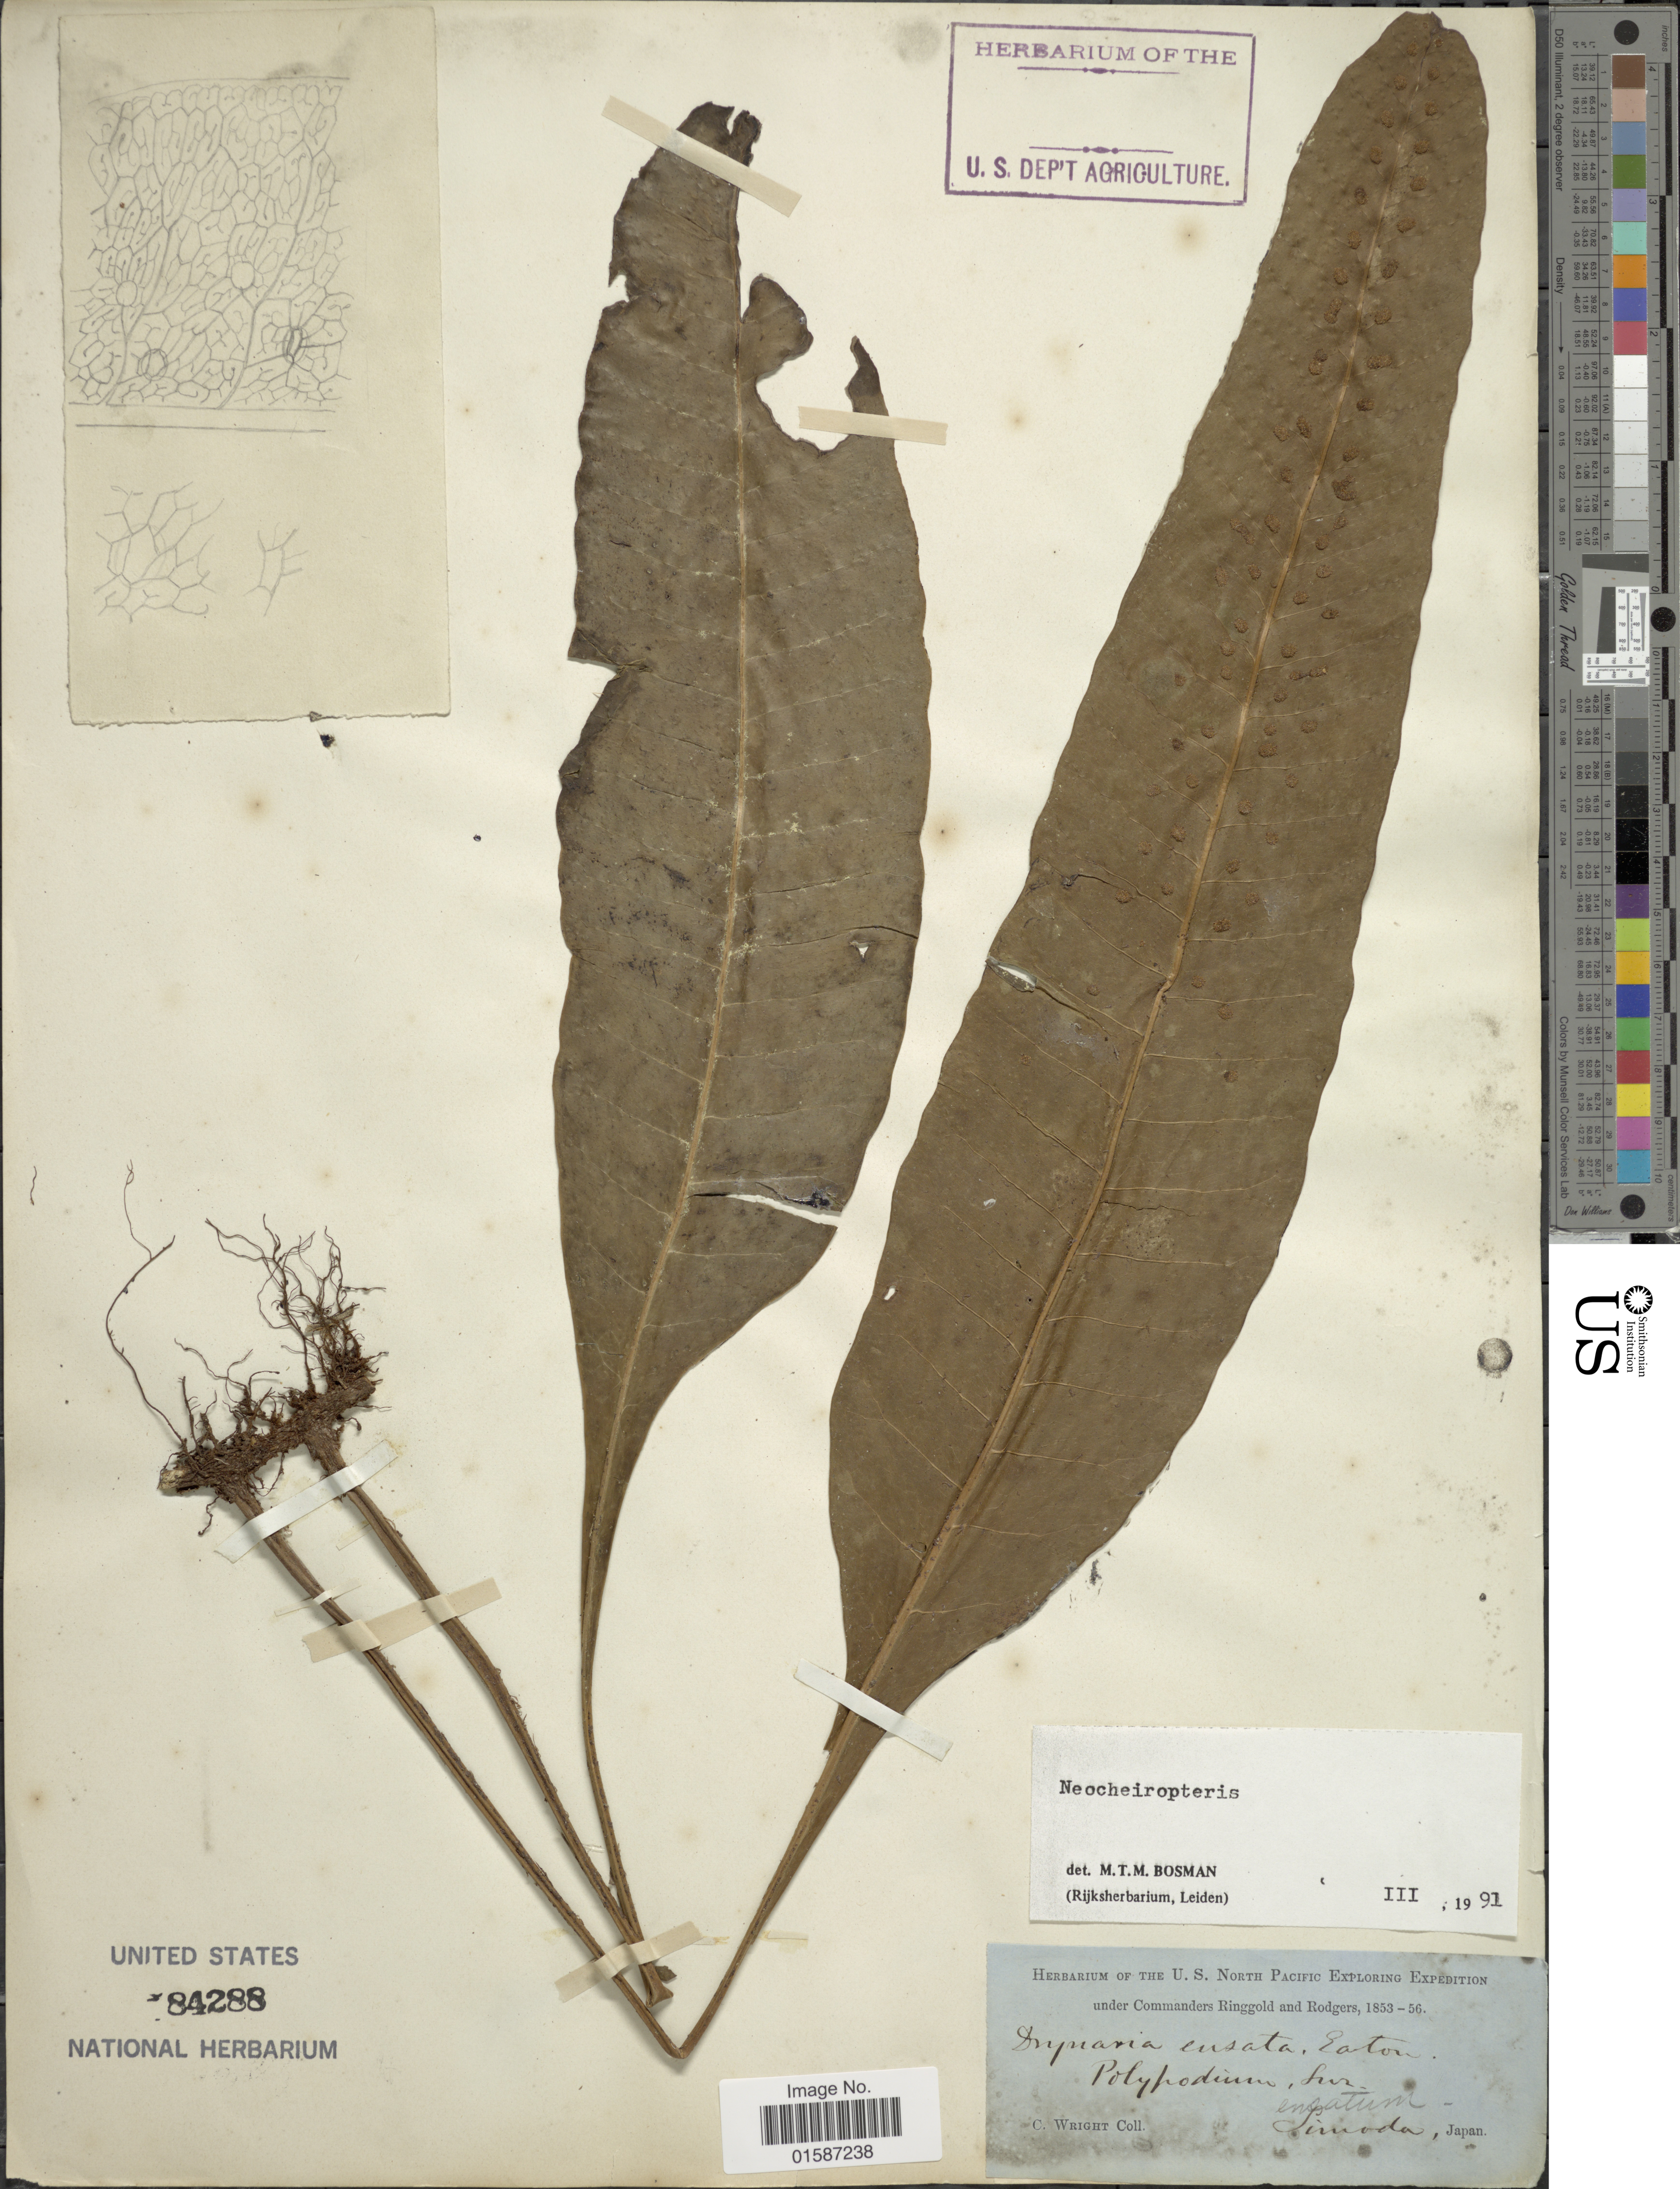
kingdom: Plantae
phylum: Tracheophyta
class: Polypodiopsida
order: Polypodiales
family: Polypodiaceae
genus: Neolepisorus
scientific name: Neolepisorus ensatus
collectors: C. Wright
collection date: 1853/1856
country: Japan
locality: Sumida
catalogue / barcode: US 84288